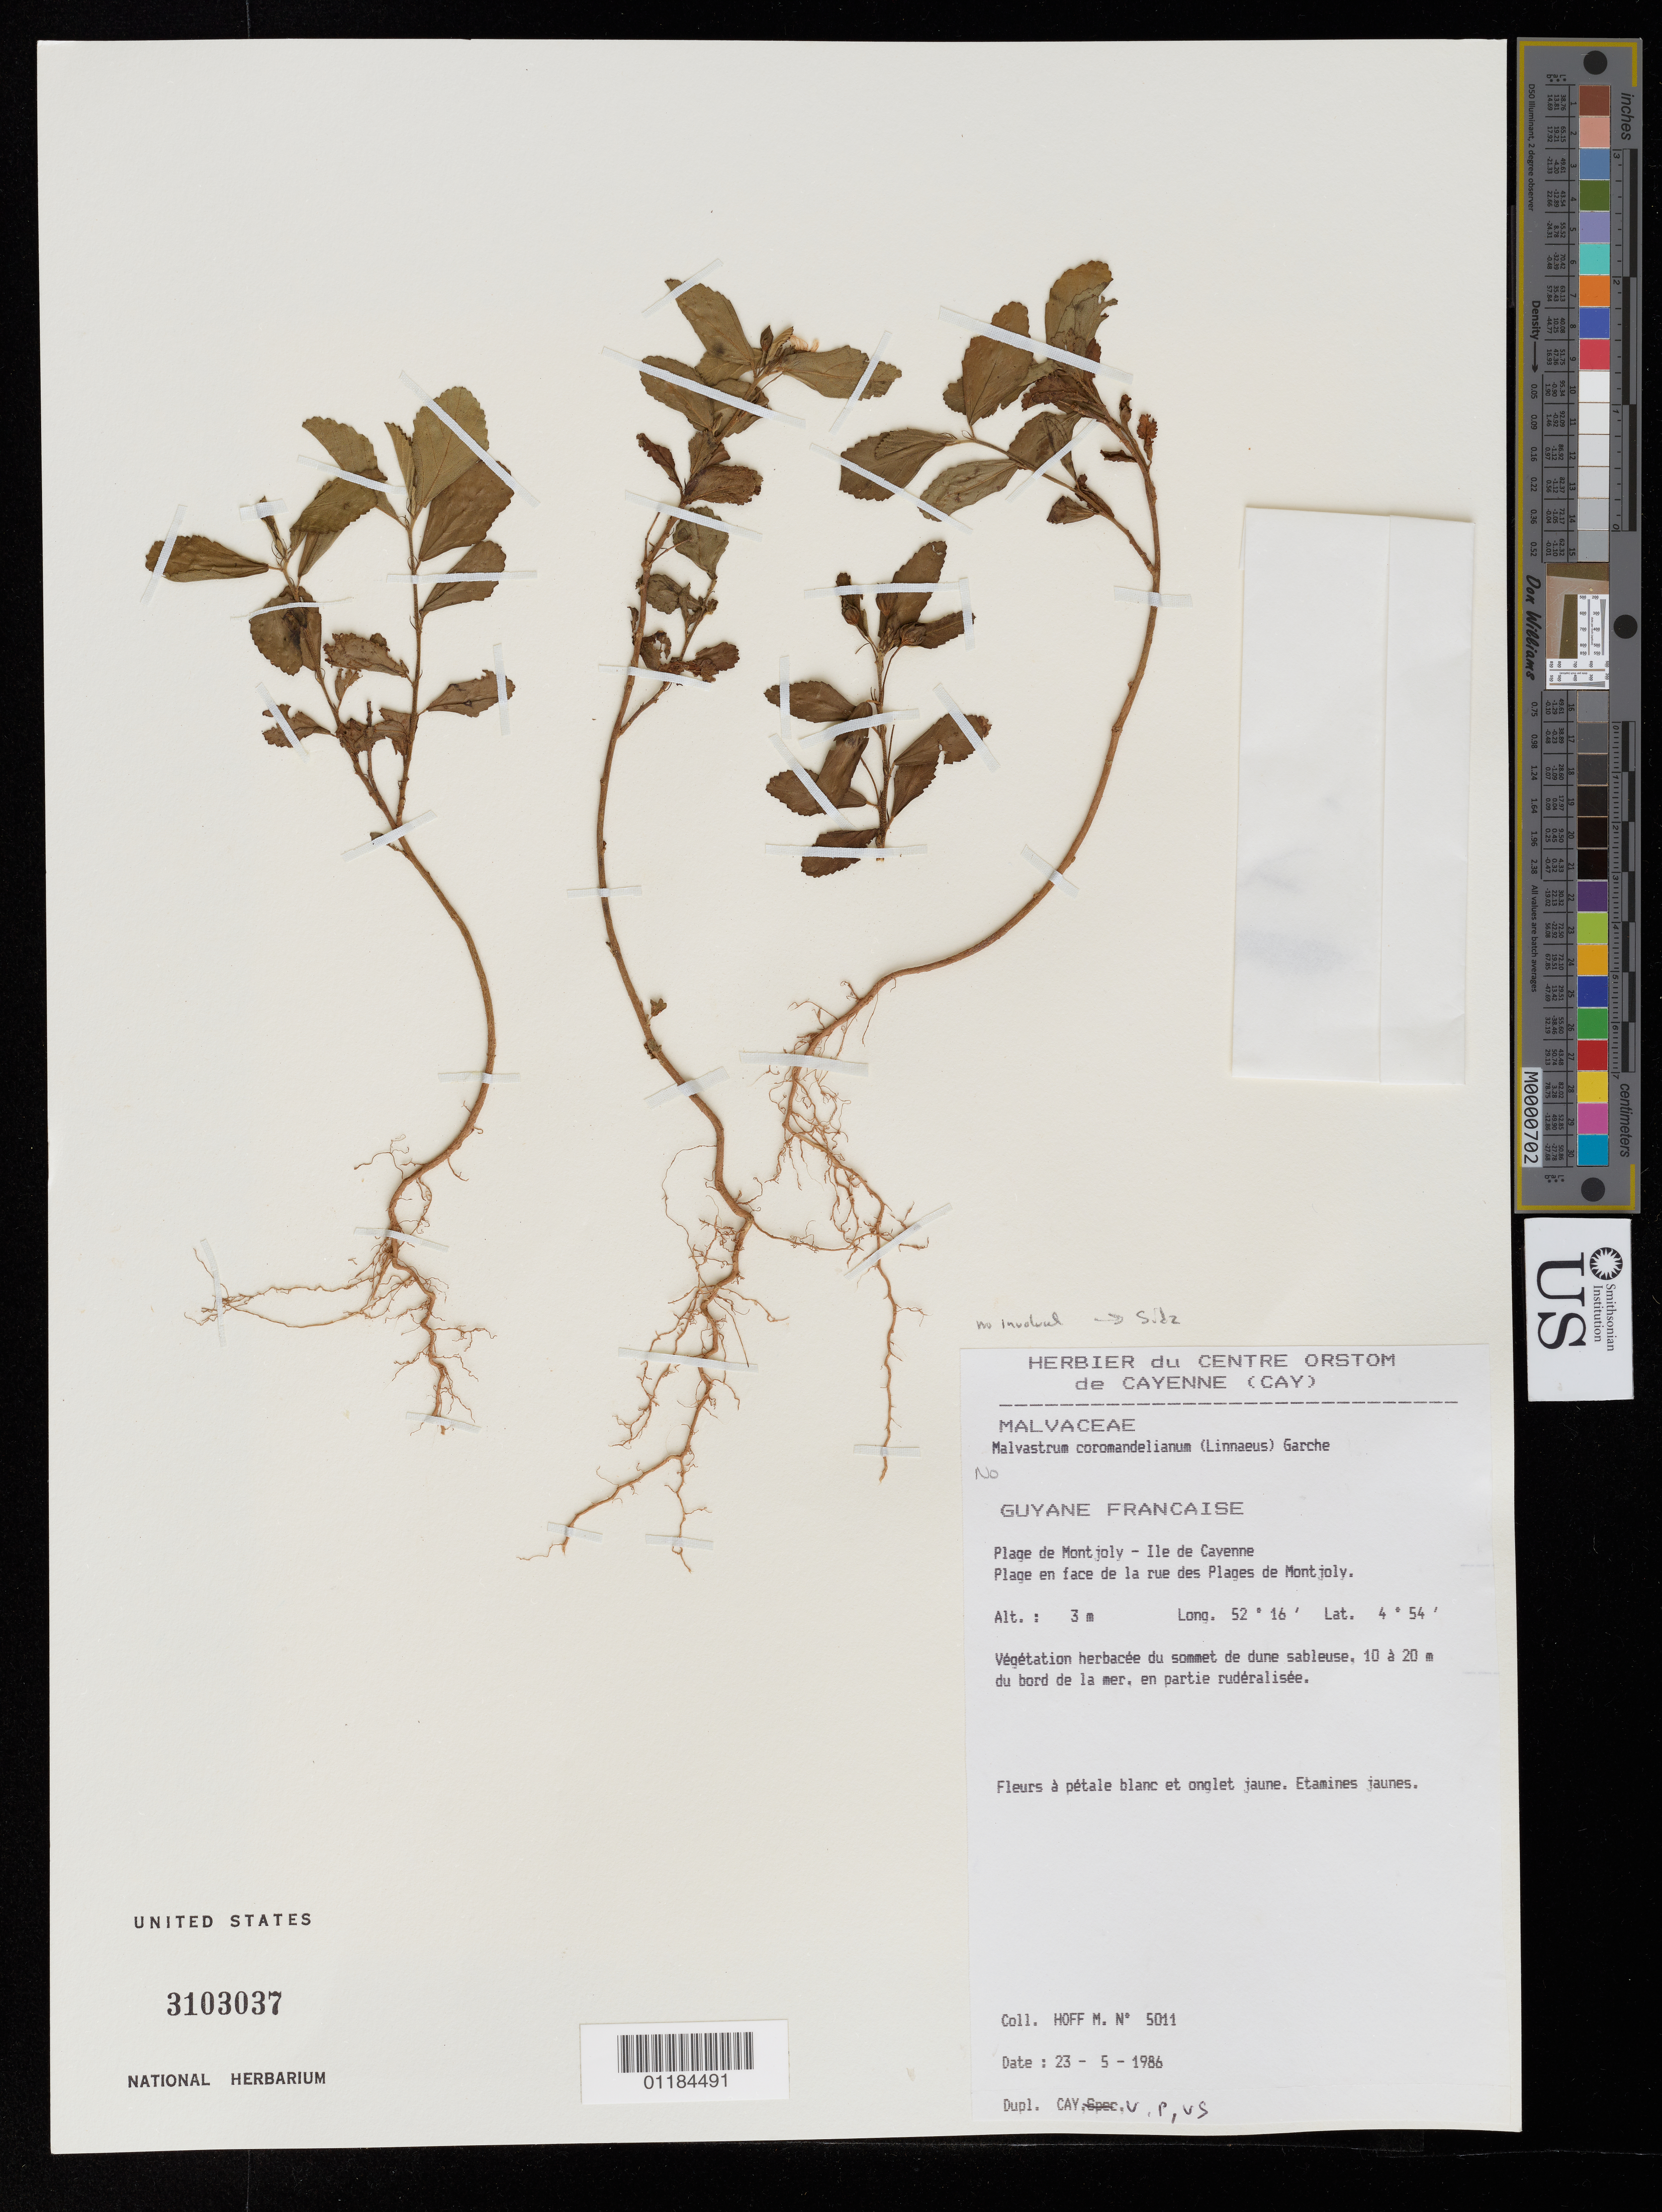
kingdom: Plantae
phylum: Tracheophyta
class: Magnoliopsida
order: Malvales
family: Malvaceae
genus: Sida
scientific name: Sida sp.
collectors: M. Hoff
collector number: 5011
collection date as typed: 23 May 1986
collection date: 1986-05-23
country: French Guiana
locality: Plage de Montjoly - Ile de Cayenne. Plage en face de la rue des Plages de Montjoly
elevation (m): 3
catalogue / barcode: US 3103037